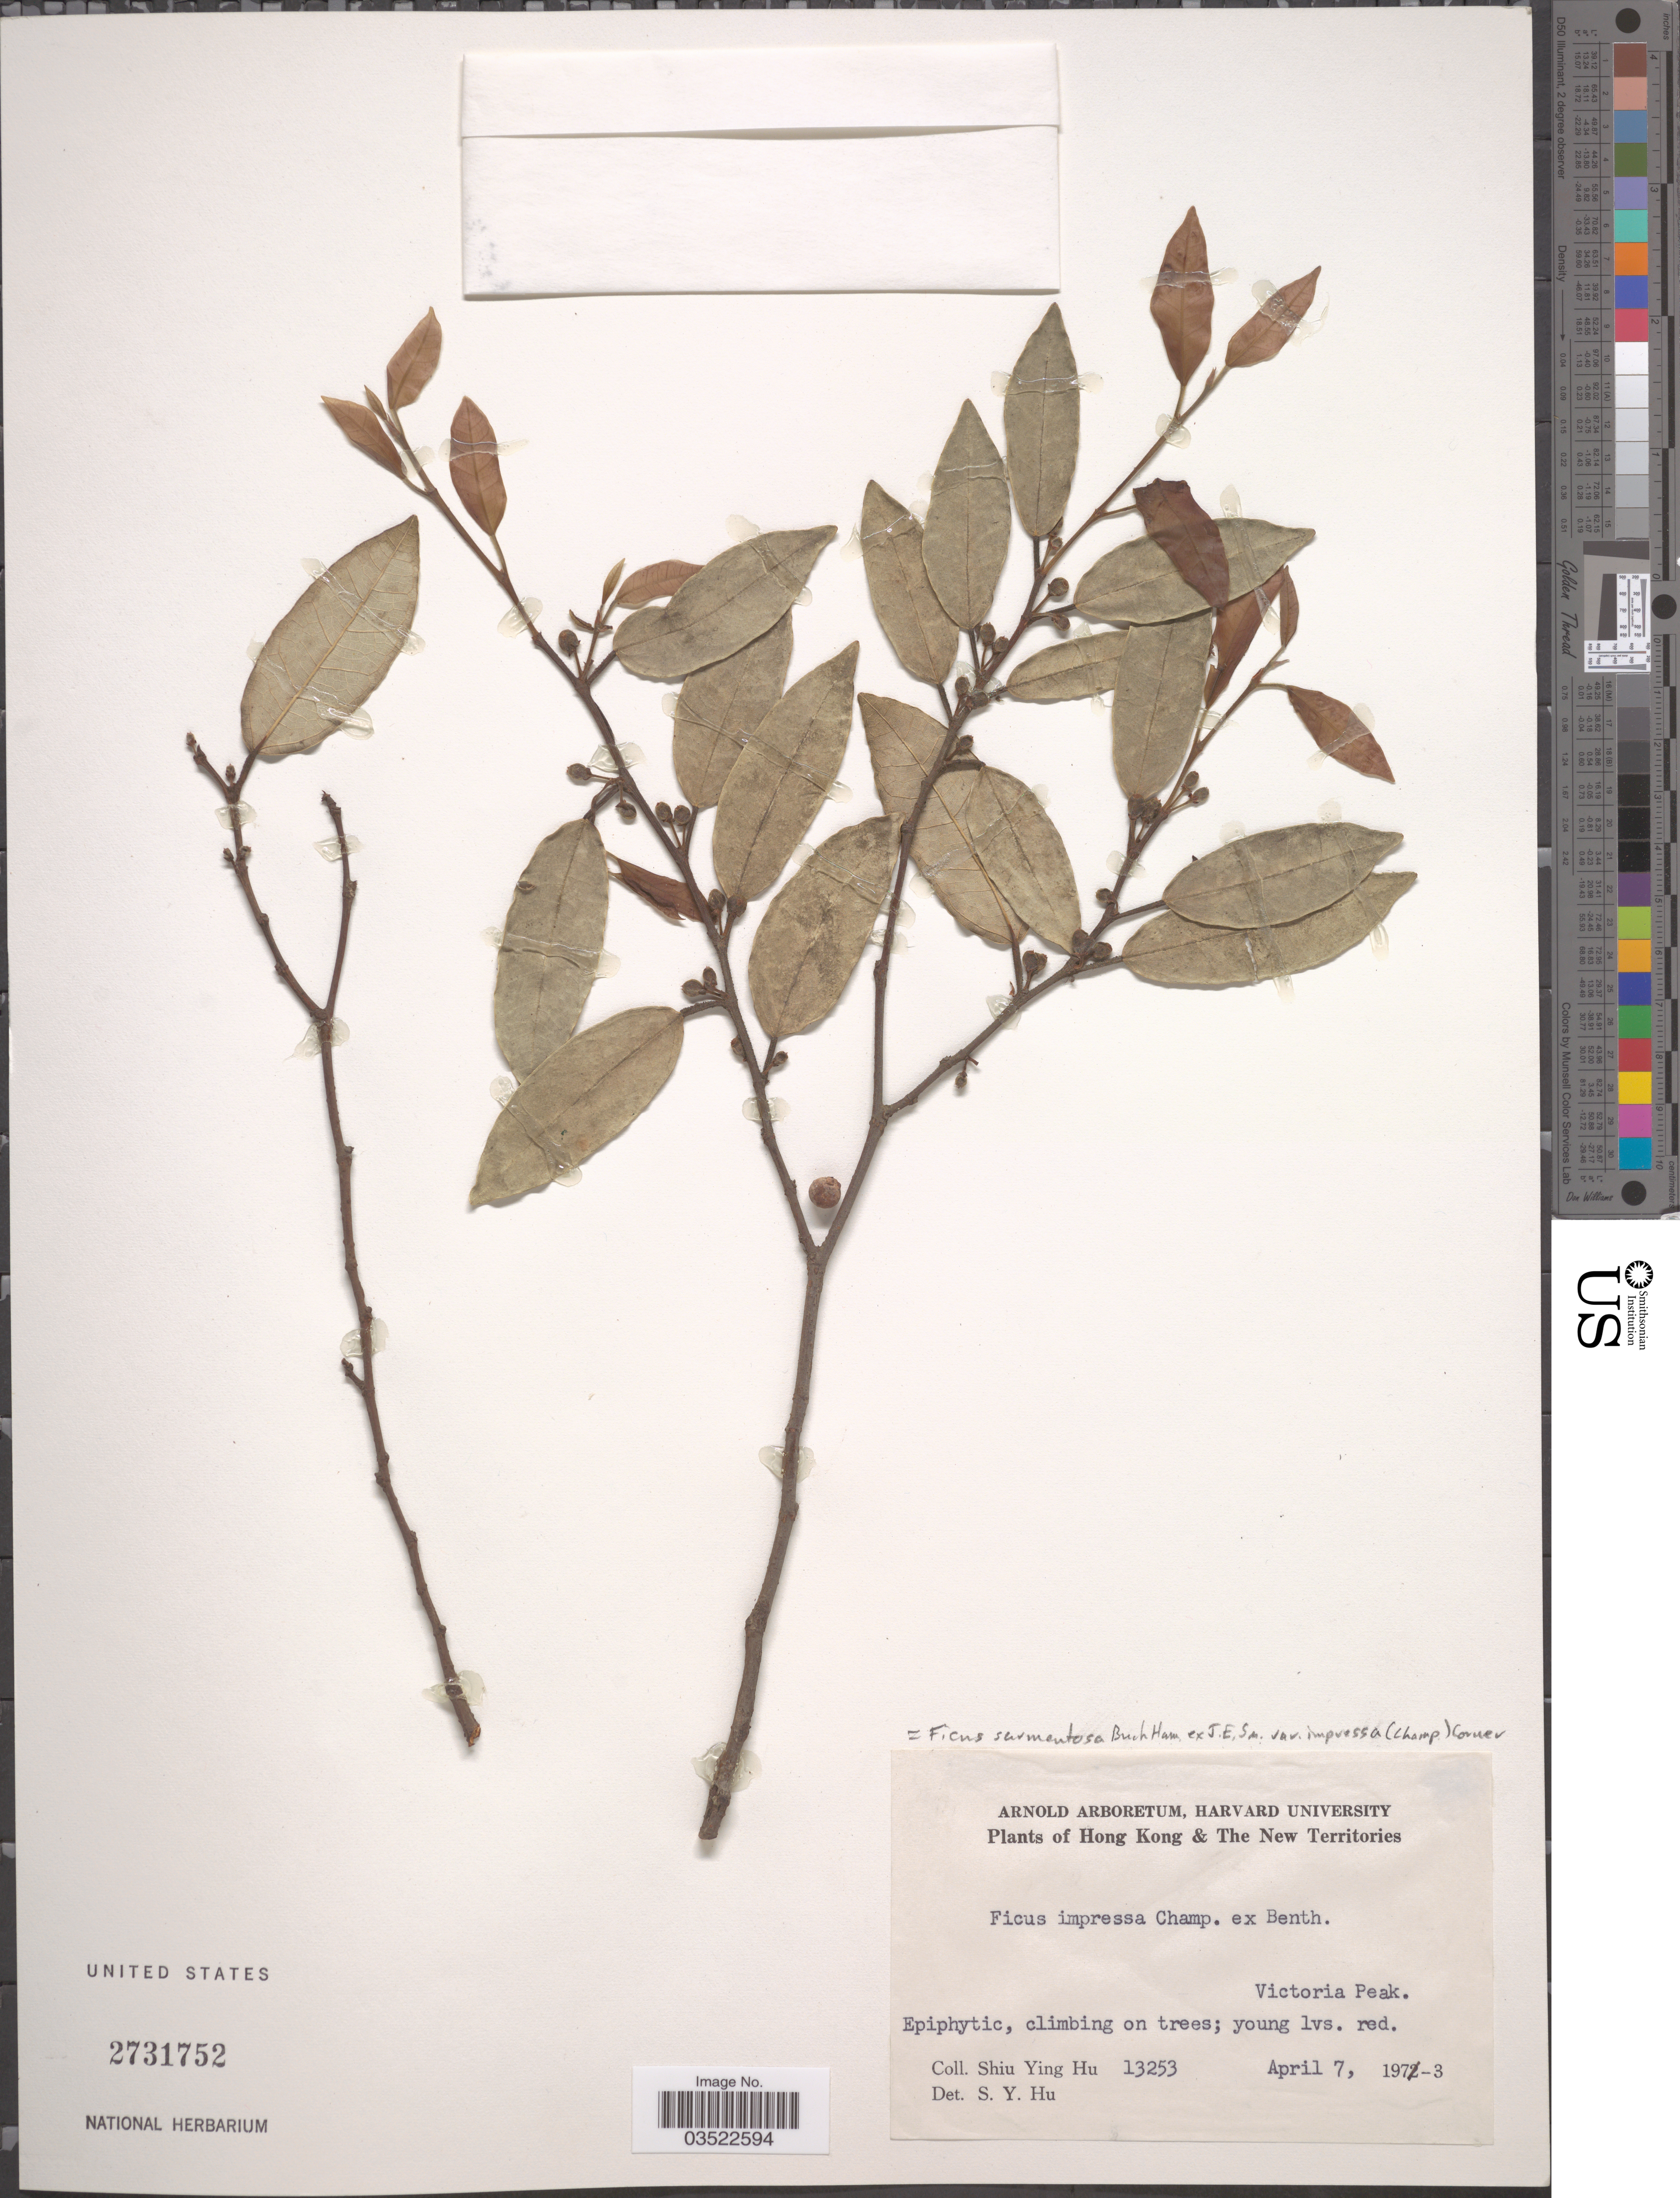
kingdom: Plantae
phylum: Tracheophyta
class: Magnoliopsida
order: Rosales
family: Moraceae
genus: Ficus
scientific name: Ficus sarmentosa var. impressa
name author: (Champ. ex Benth.) Corner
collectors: S. Y. Hu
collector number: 13253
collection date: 1973-04-07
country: China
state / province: Hong Kong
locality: The New Territories. Victoria Peak.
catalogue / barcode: US 2731752